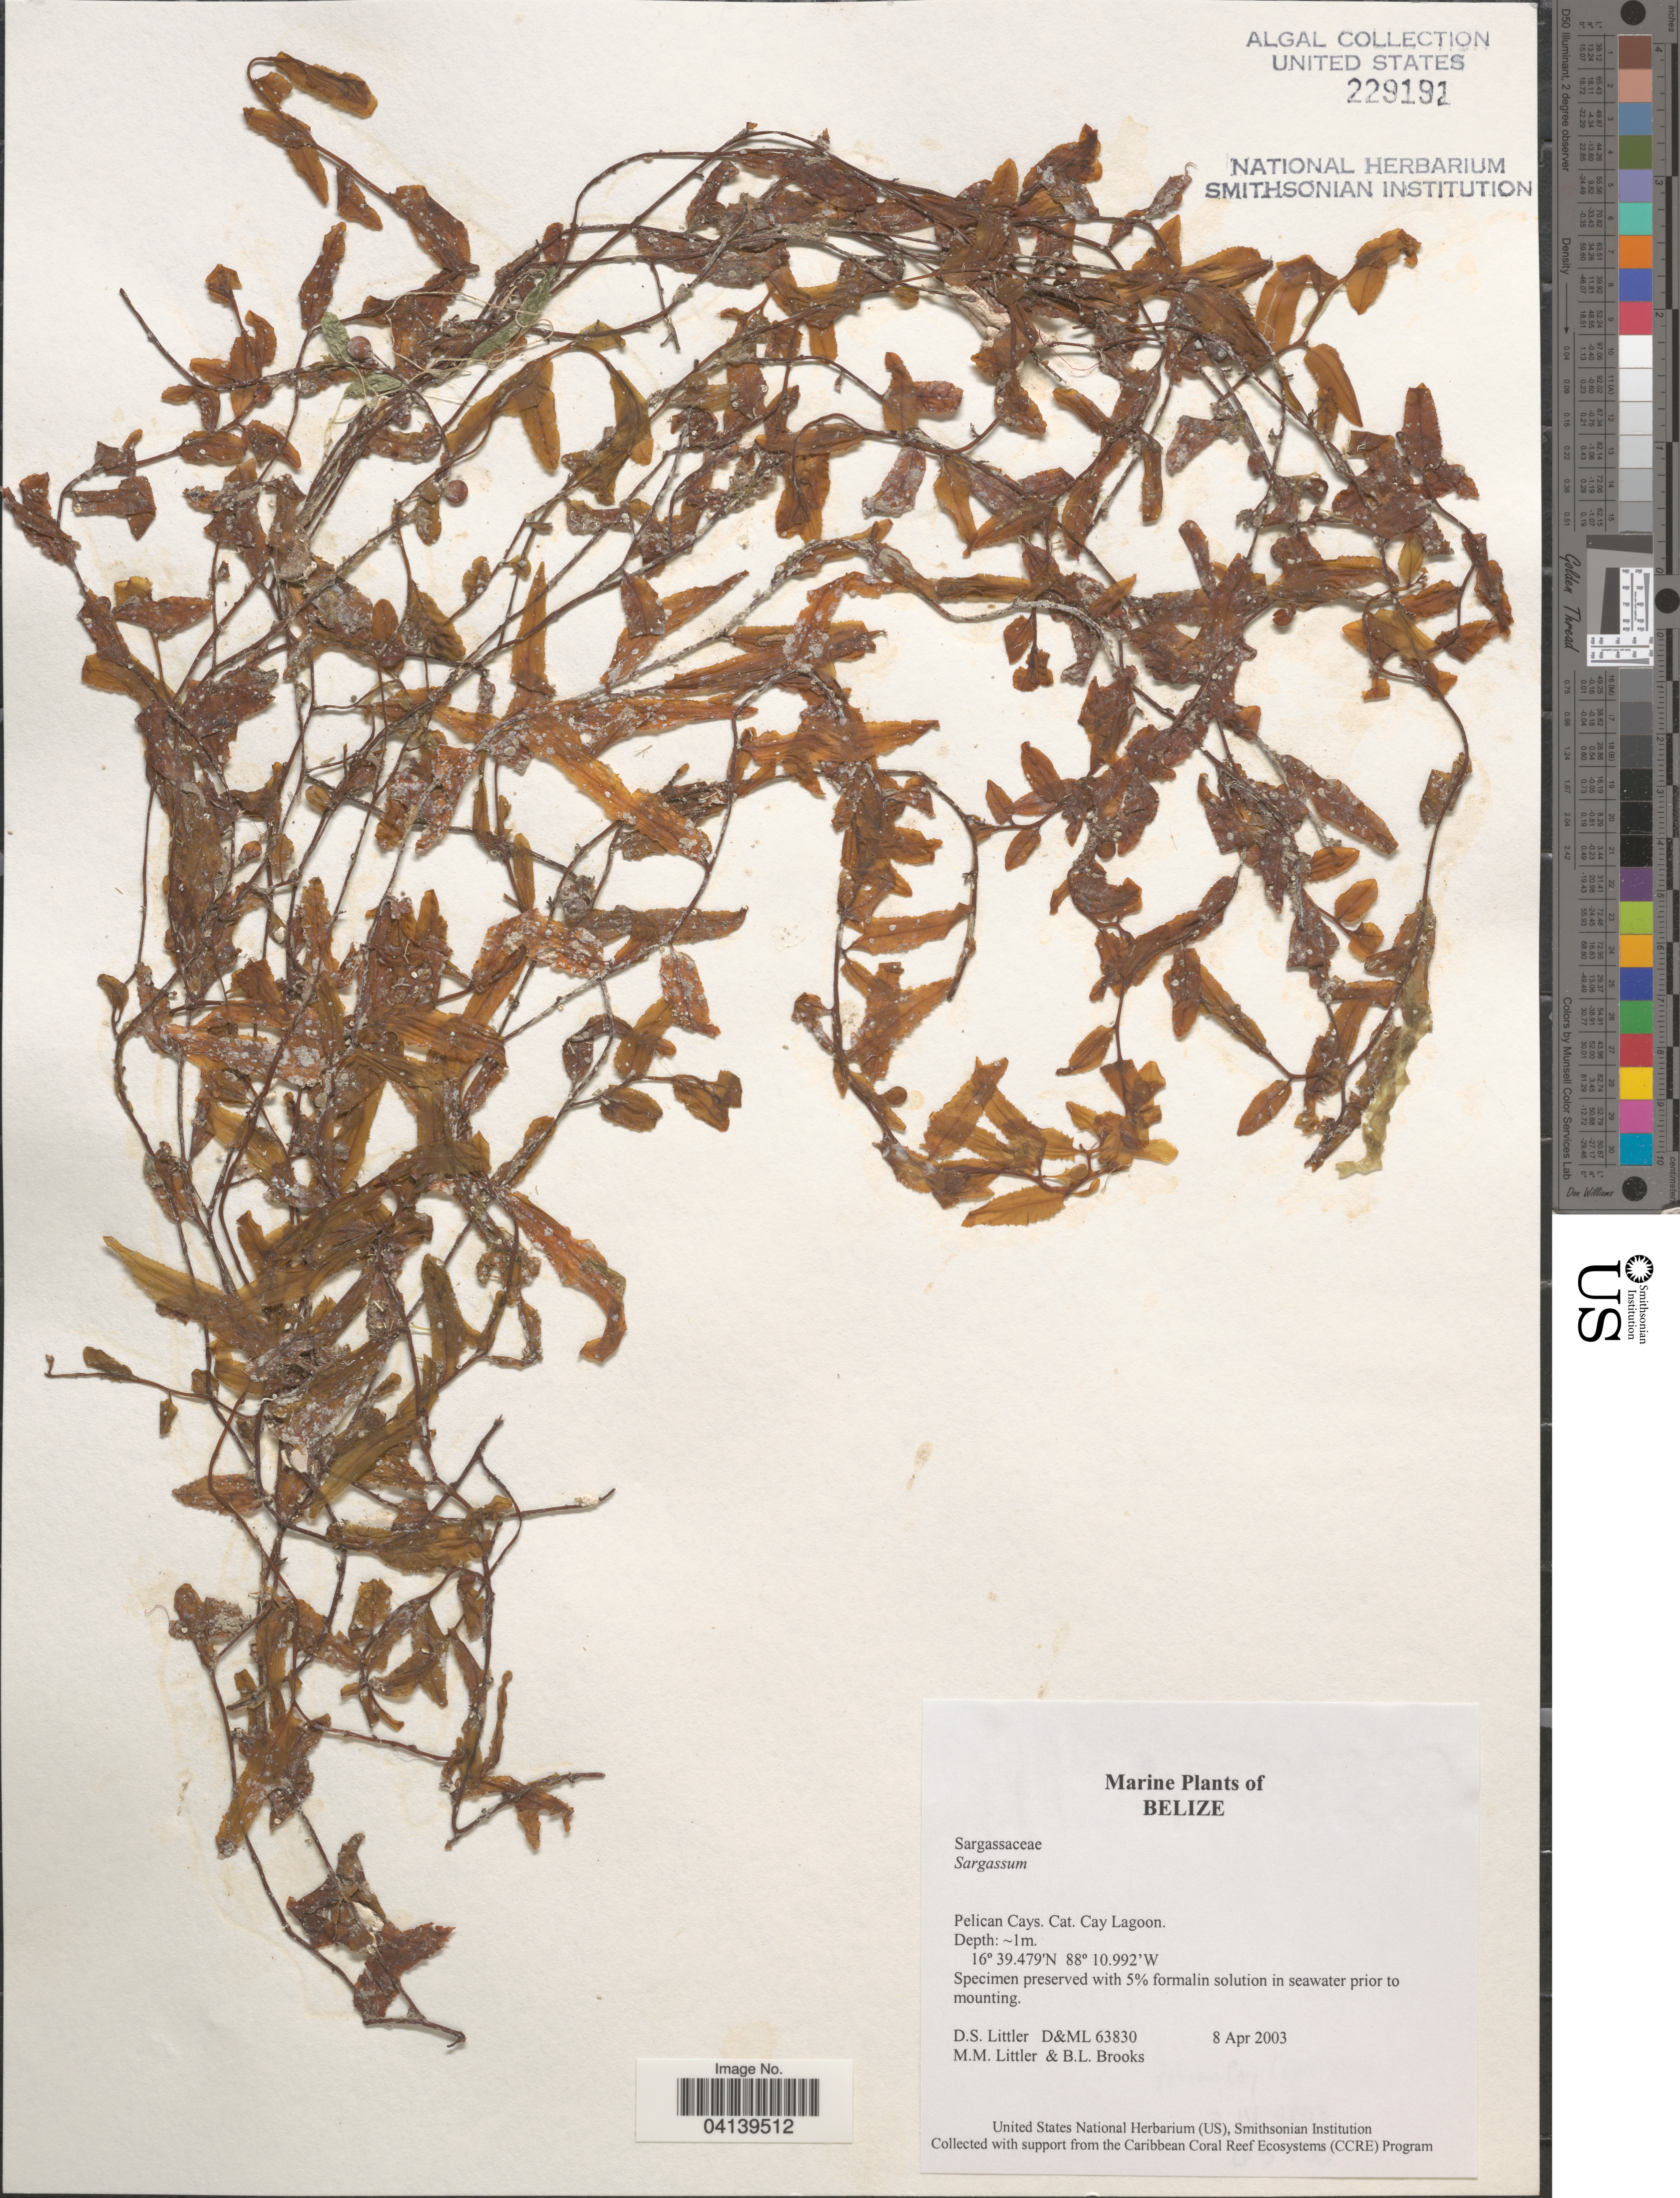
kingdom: Chromista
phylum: Ochrophyta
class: Phaeophyceae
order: Fucales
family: Sargassaceae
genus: Sargassum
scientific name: Sargassum sp.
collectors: D. S. Littler & B. Brooks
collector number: D&ML63830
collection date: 2003-04-08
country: Belize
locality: Pelican Cays. Cat. Cay Lagoon.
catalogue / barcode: US 229191